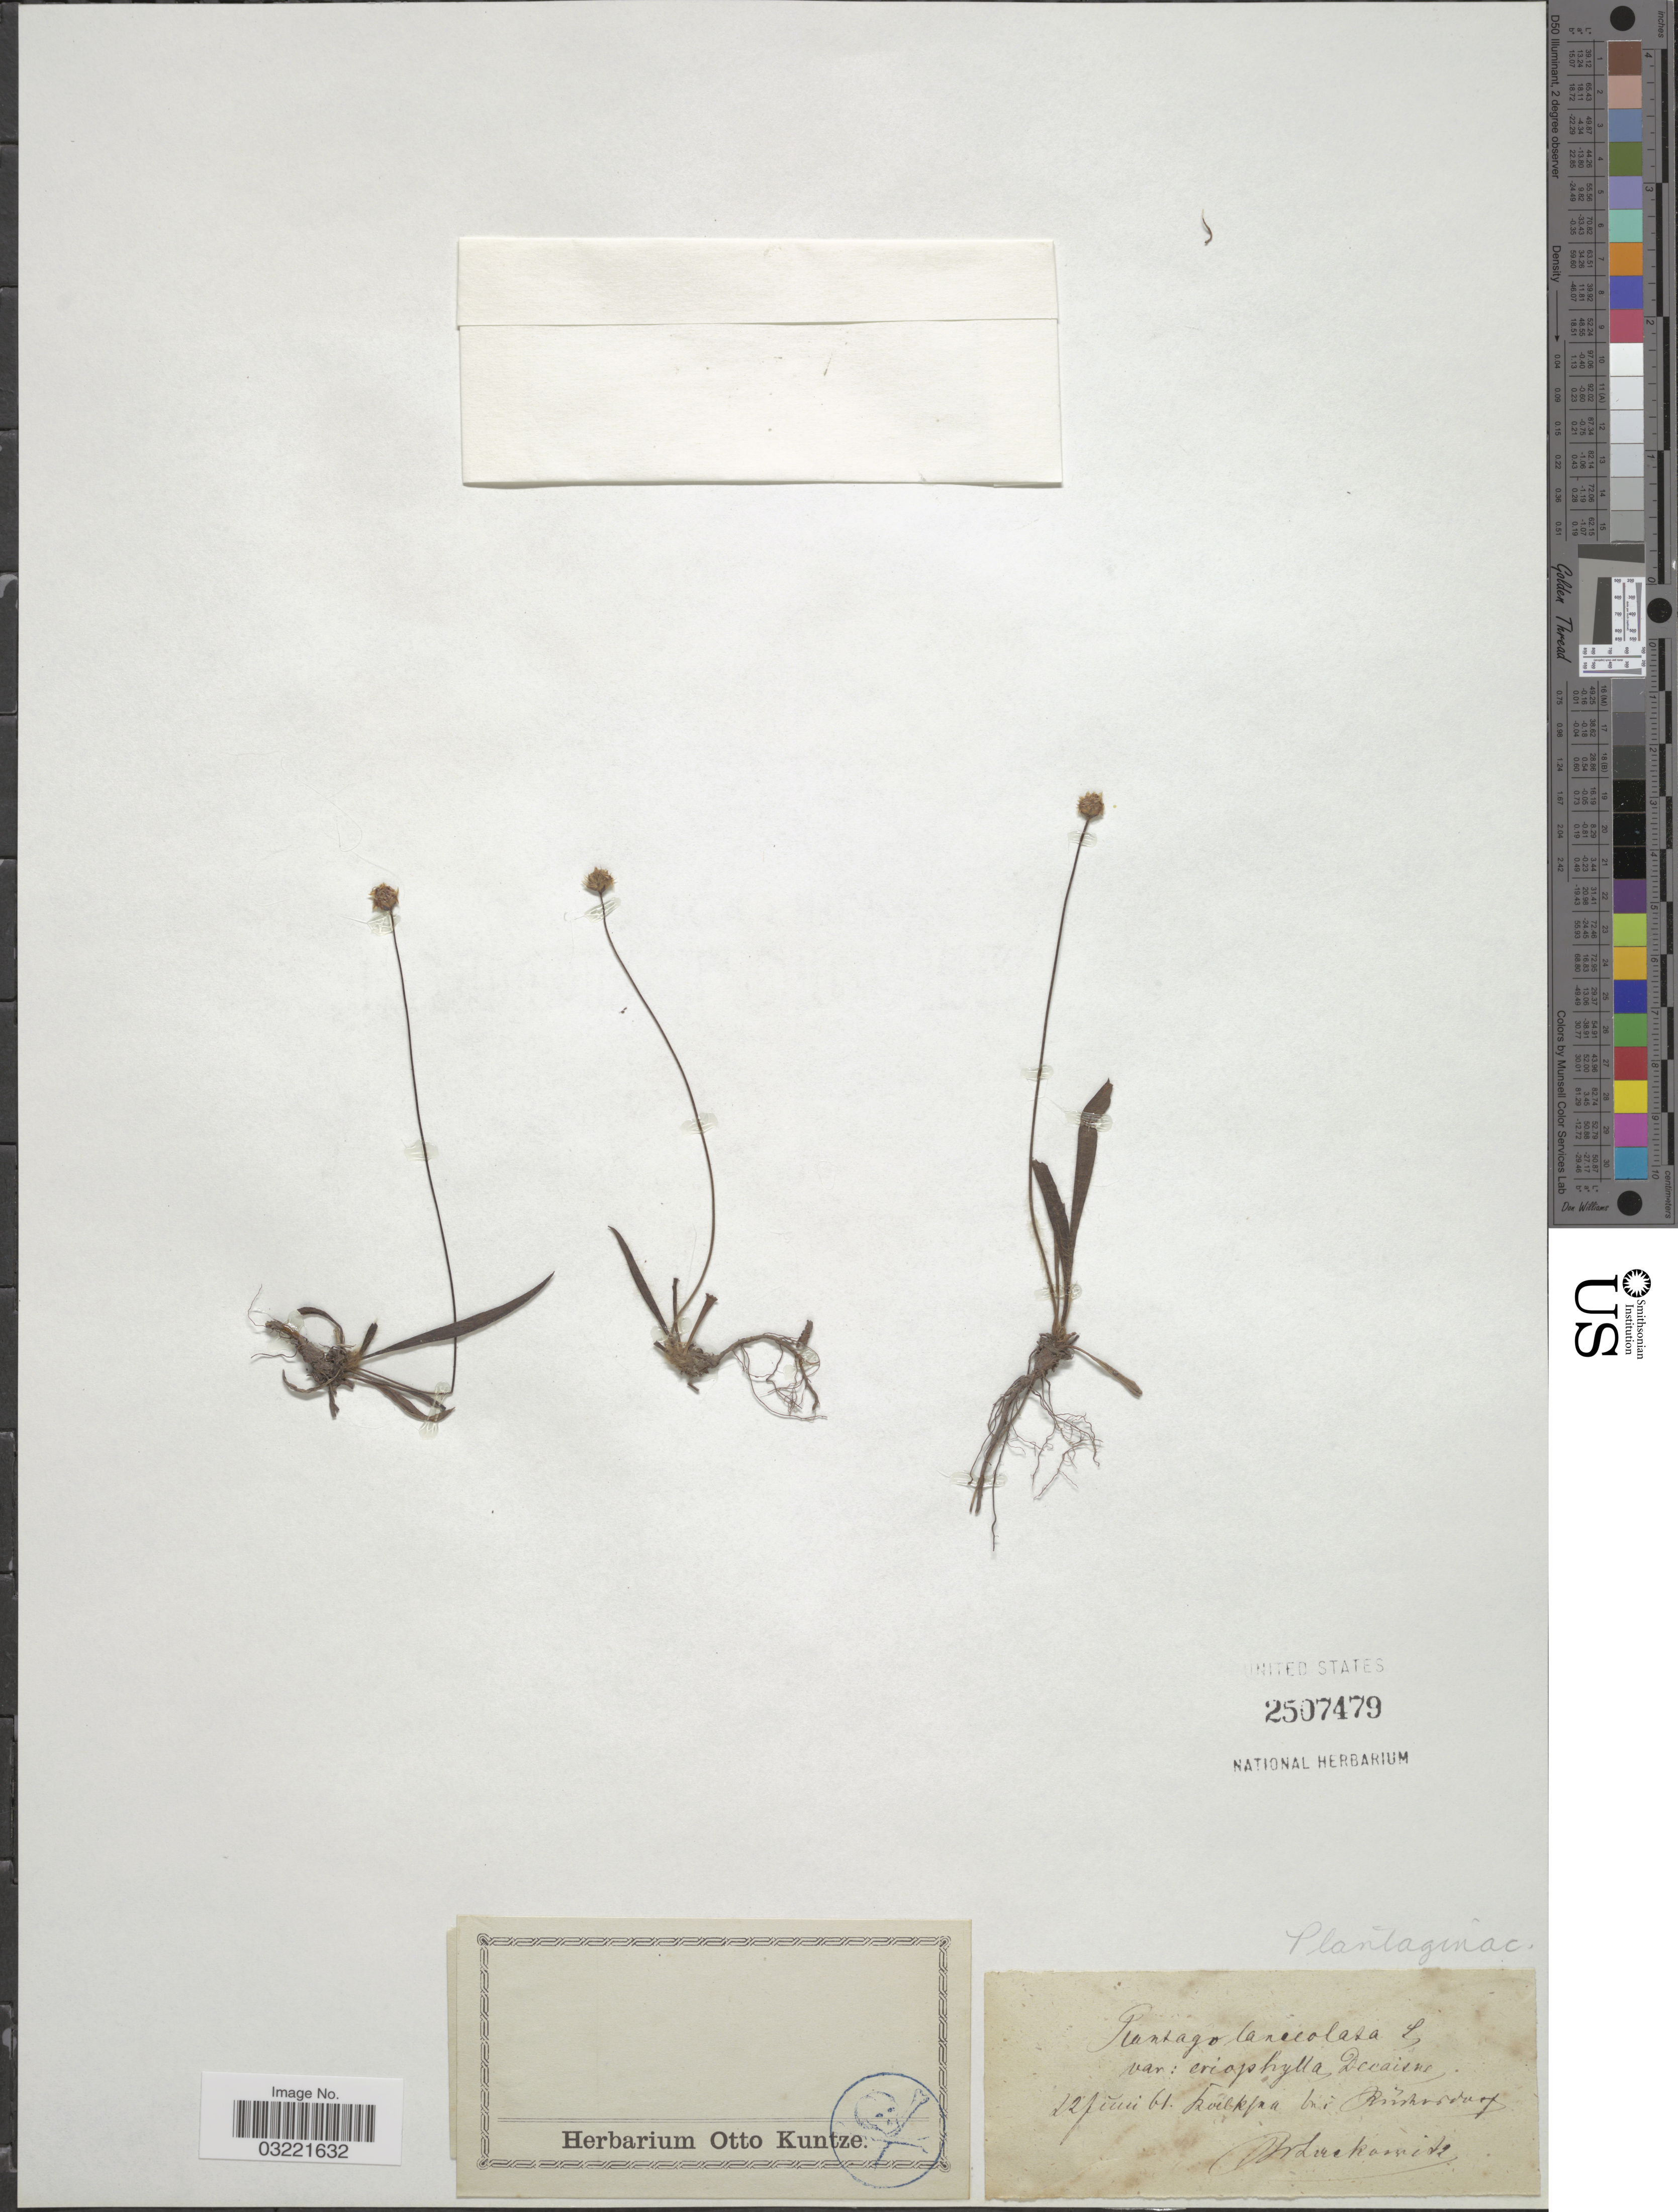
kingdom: Plantae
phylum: Tracheophyta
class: Magnoliopsida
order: Lamiales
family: Plantaginaceae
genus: Plantago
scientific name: Plantago lanceolata var. eriophylla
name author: Decne.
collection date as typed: Transcribed d/m/y: 22/6/61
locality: Koelkpan bai Rúshersdurf. [interpreted]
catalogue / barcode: US 2507479